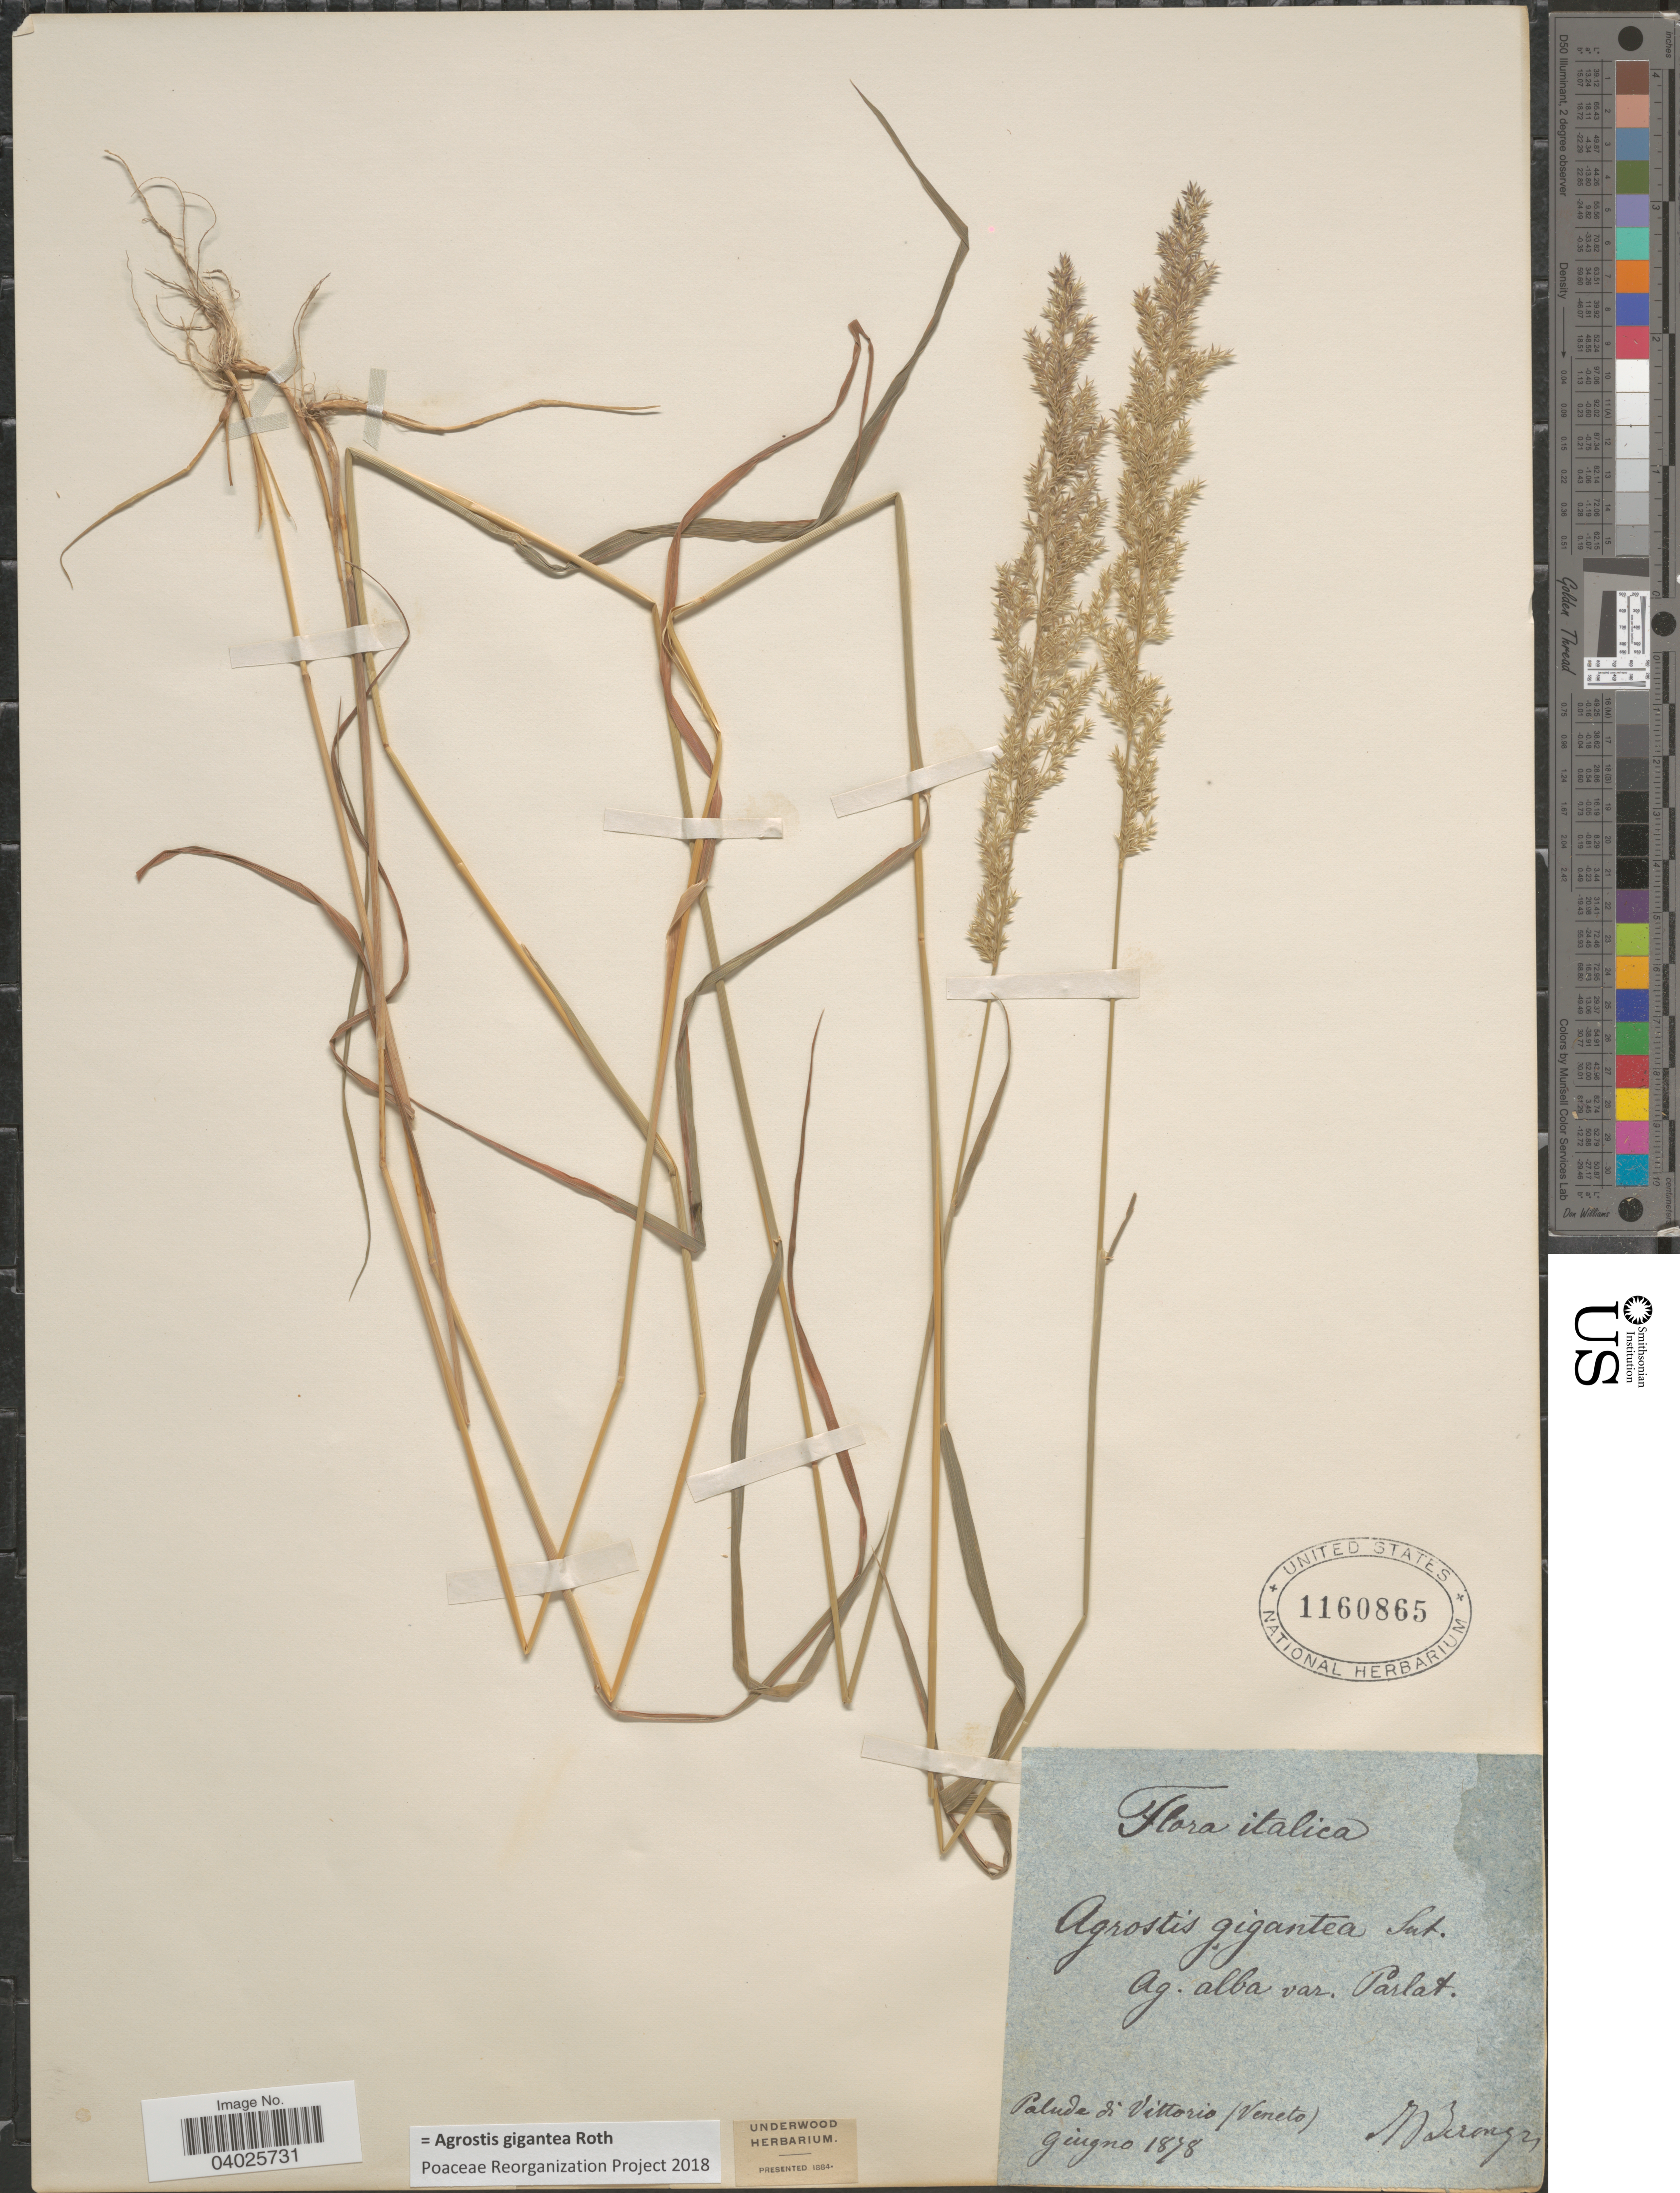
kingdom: Plantae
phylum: Tracheophyta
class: Liliopsida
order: Poales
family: Poaceae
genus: Agrostis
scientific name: Agrostis gigantea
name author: Roth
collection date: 1878-06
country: Italy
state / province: Veneto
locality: Italica. Palude d' Vittorio (Veneto).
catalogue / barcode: US 1160865